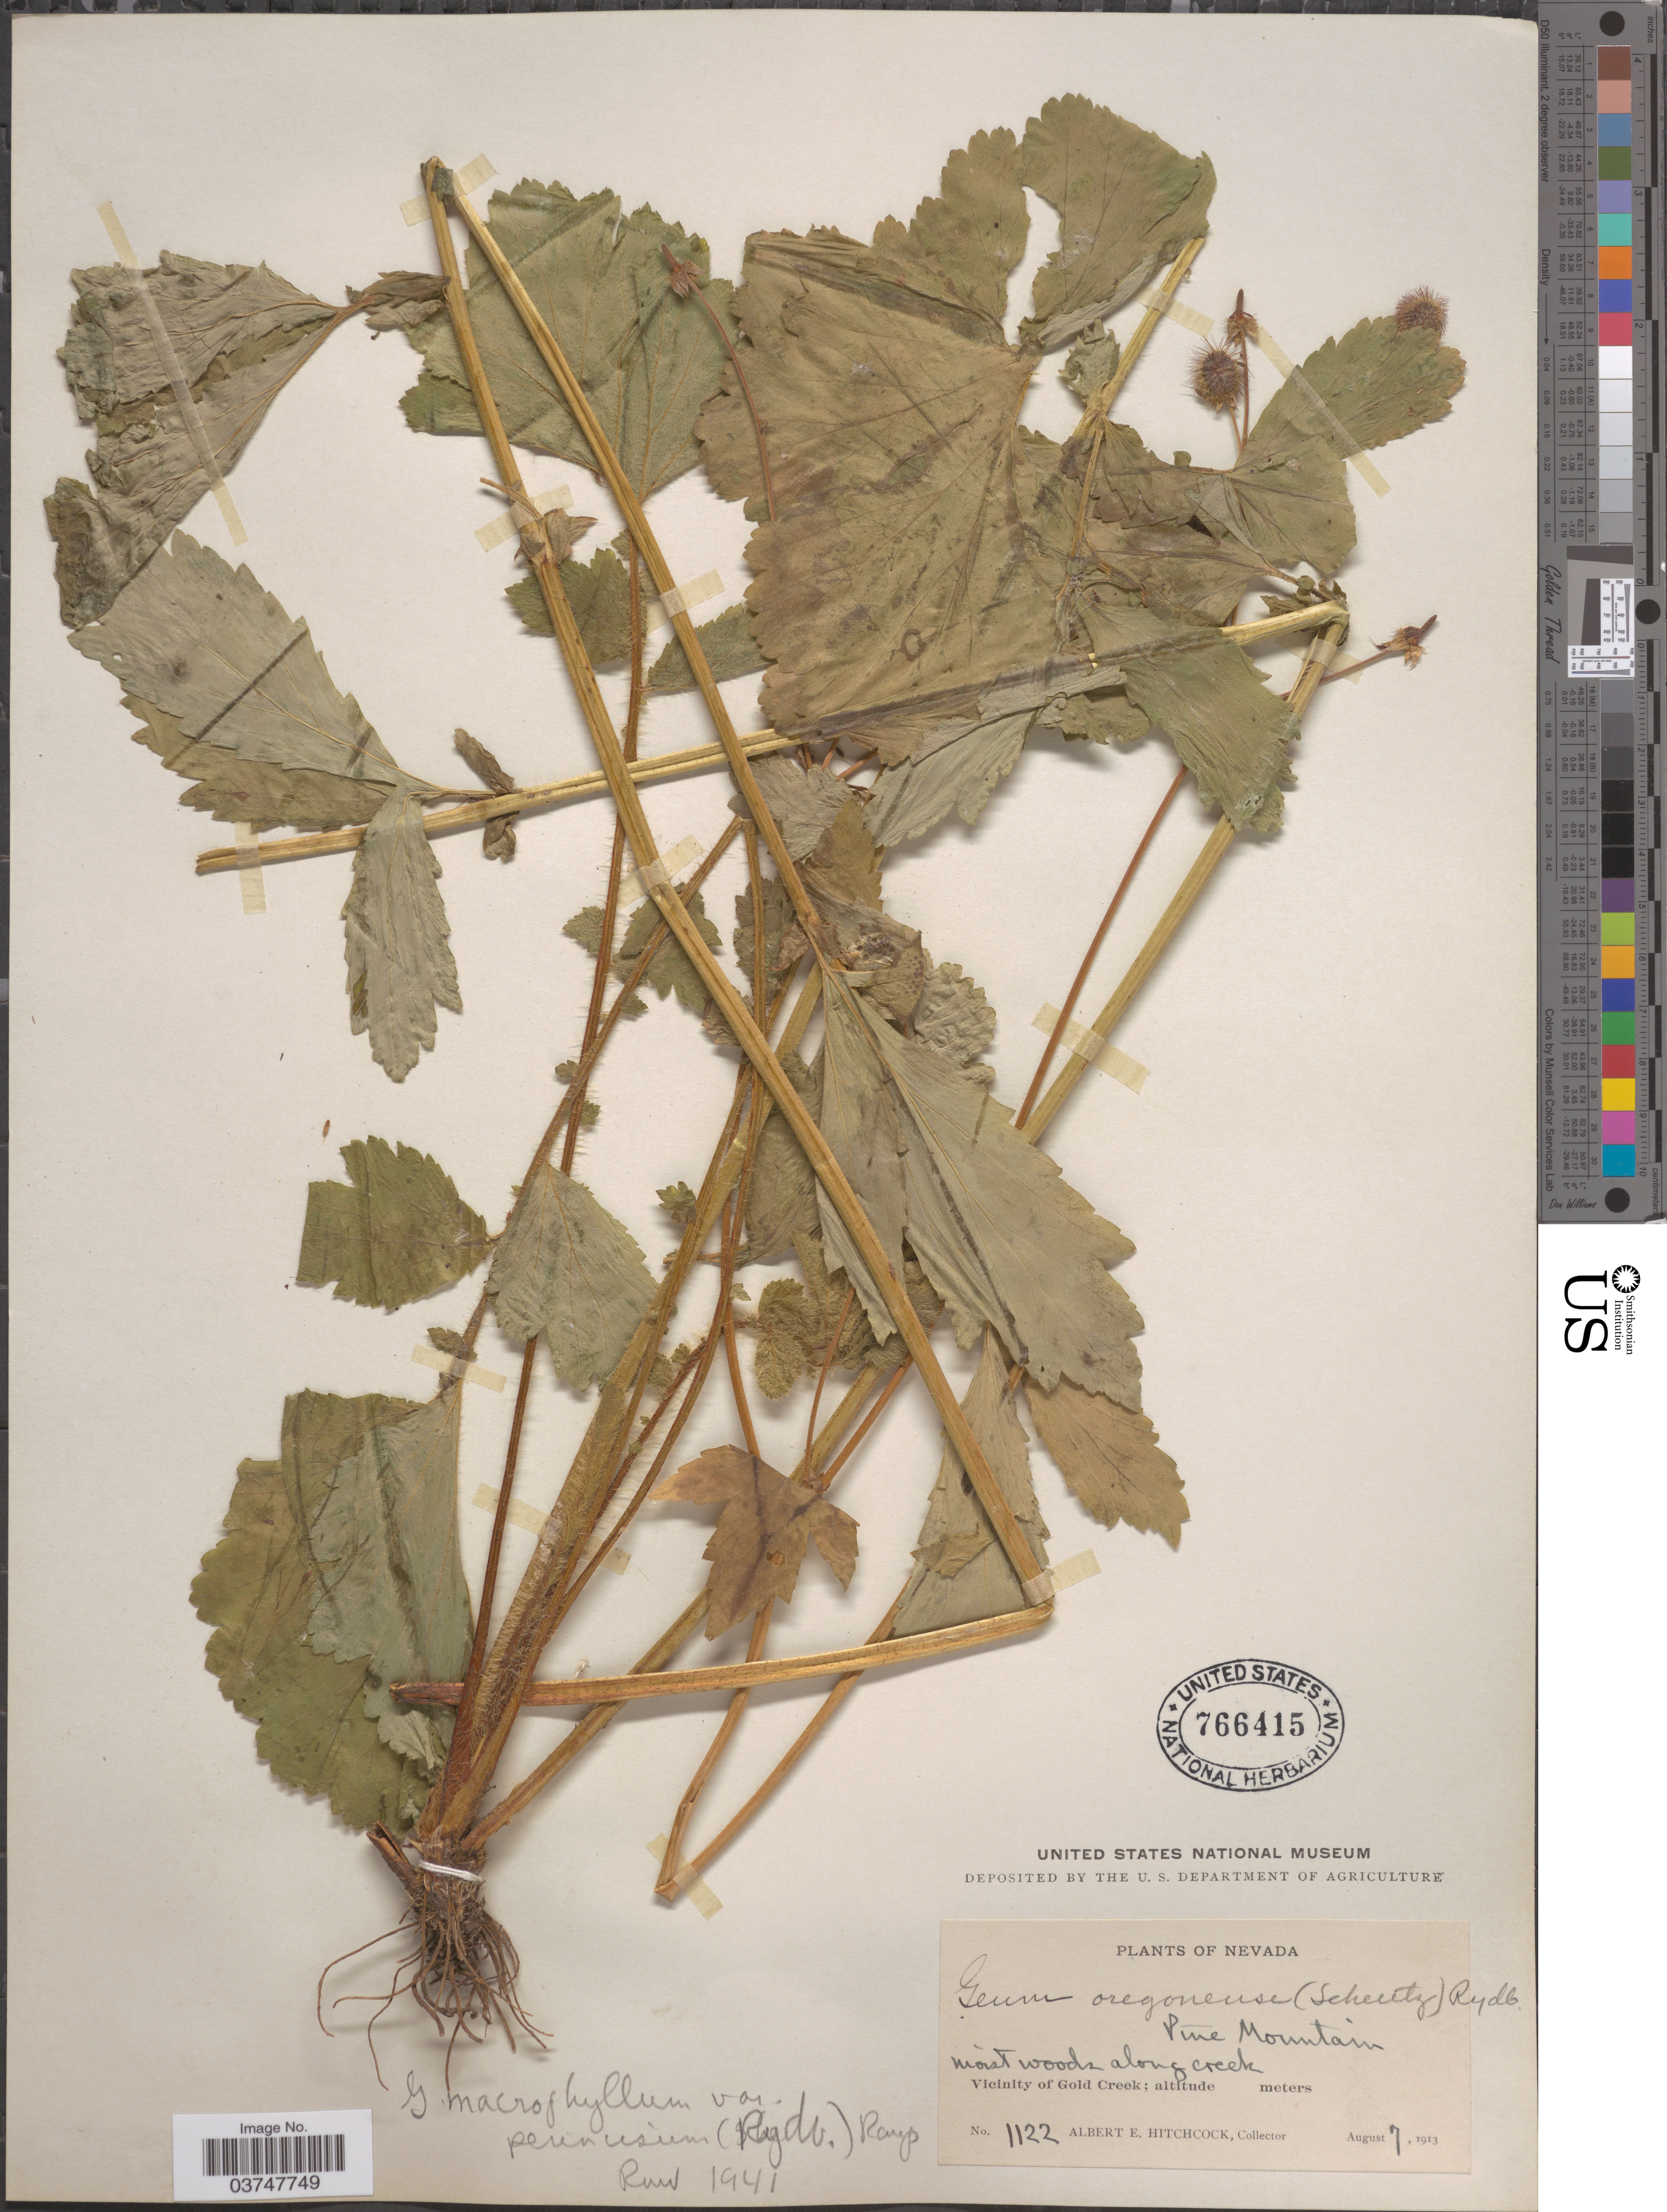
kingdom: Plantae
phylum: Tracheophyta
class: Magnoliopsida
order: Rosales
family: Rosaceae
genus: Geum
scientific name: Geum macrophyllum var. perincisum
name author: (Rydb.) Raup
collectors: A. Hitchcock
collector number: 1122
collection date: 1913-08-07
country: United States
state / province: Nevada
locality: Pine Mountain. Vicinity of Gold Creek.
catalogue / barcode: US 766415